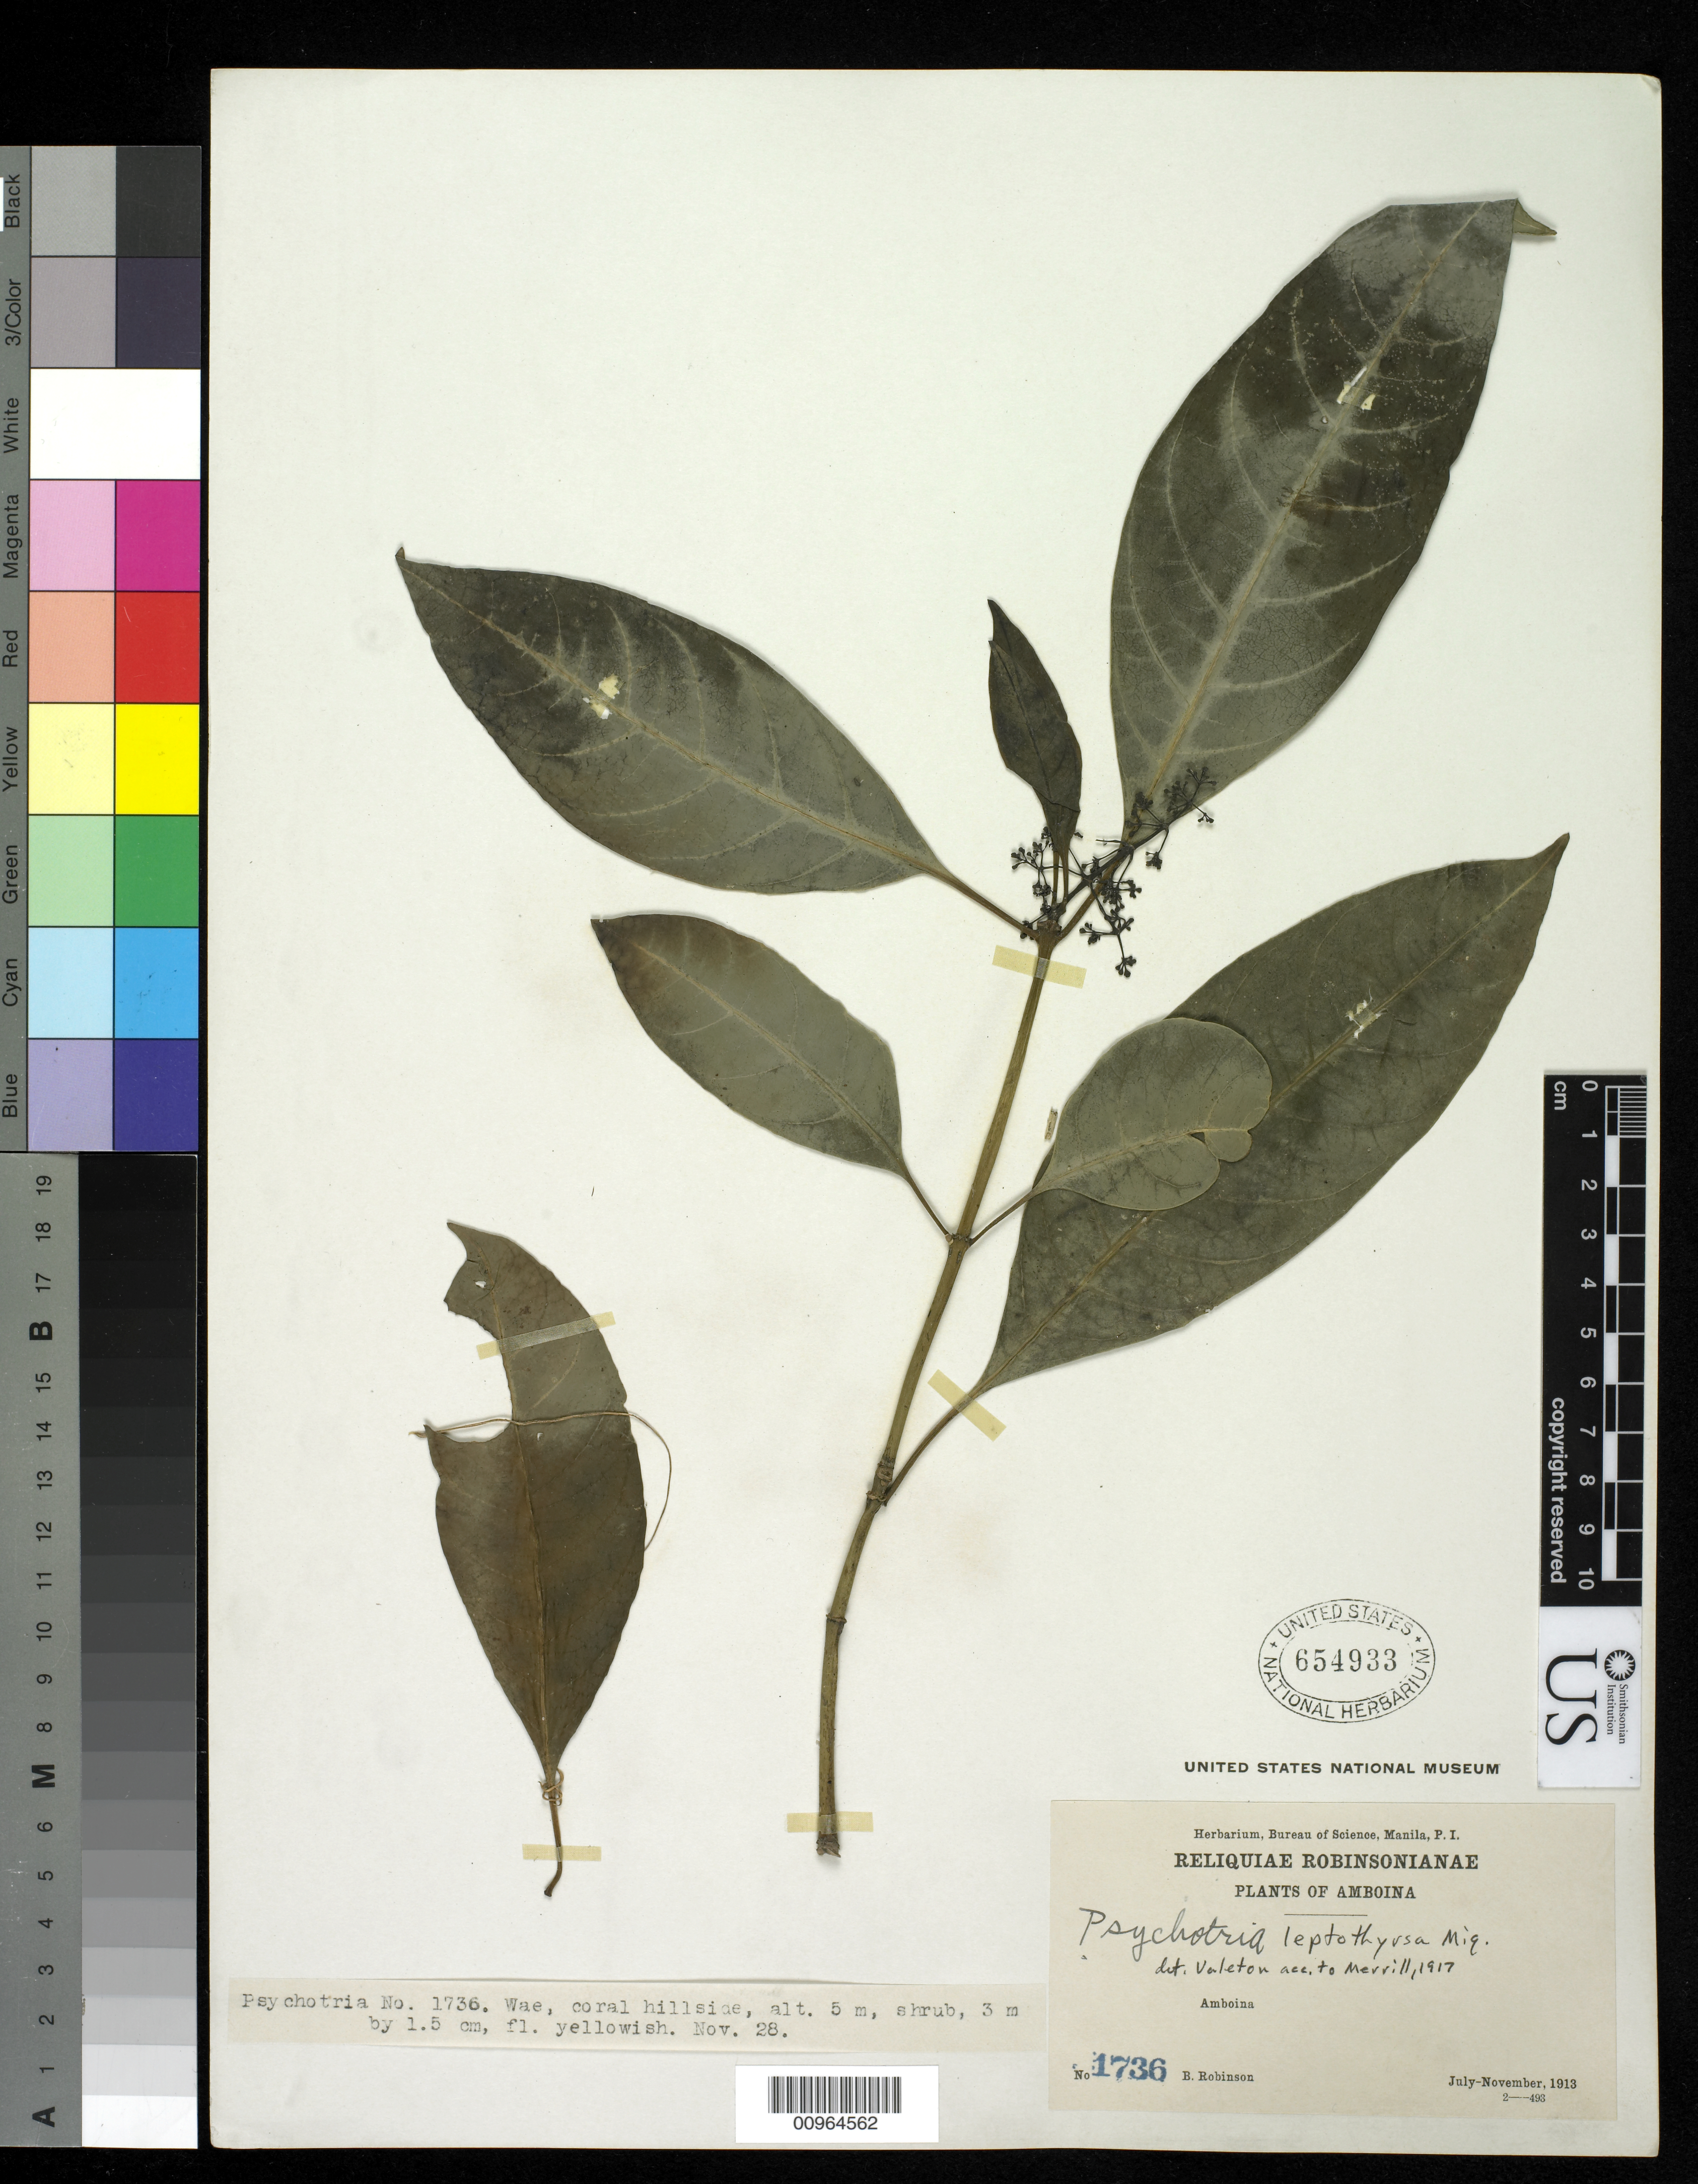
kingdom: Plantae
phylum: Tracheophyta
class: Magnoliopsida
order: Gentianales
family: Rubiaceae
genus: Psychotria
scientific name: Psychotria leptothyrsa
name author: Miq.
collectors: B. L. Robinson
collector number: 1736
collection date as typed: Jul 1913 to Nov 1913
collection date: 1913-07/1913-11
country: Indonesia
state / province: Maluku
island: Ambon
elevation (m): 5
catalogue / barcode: US 654933